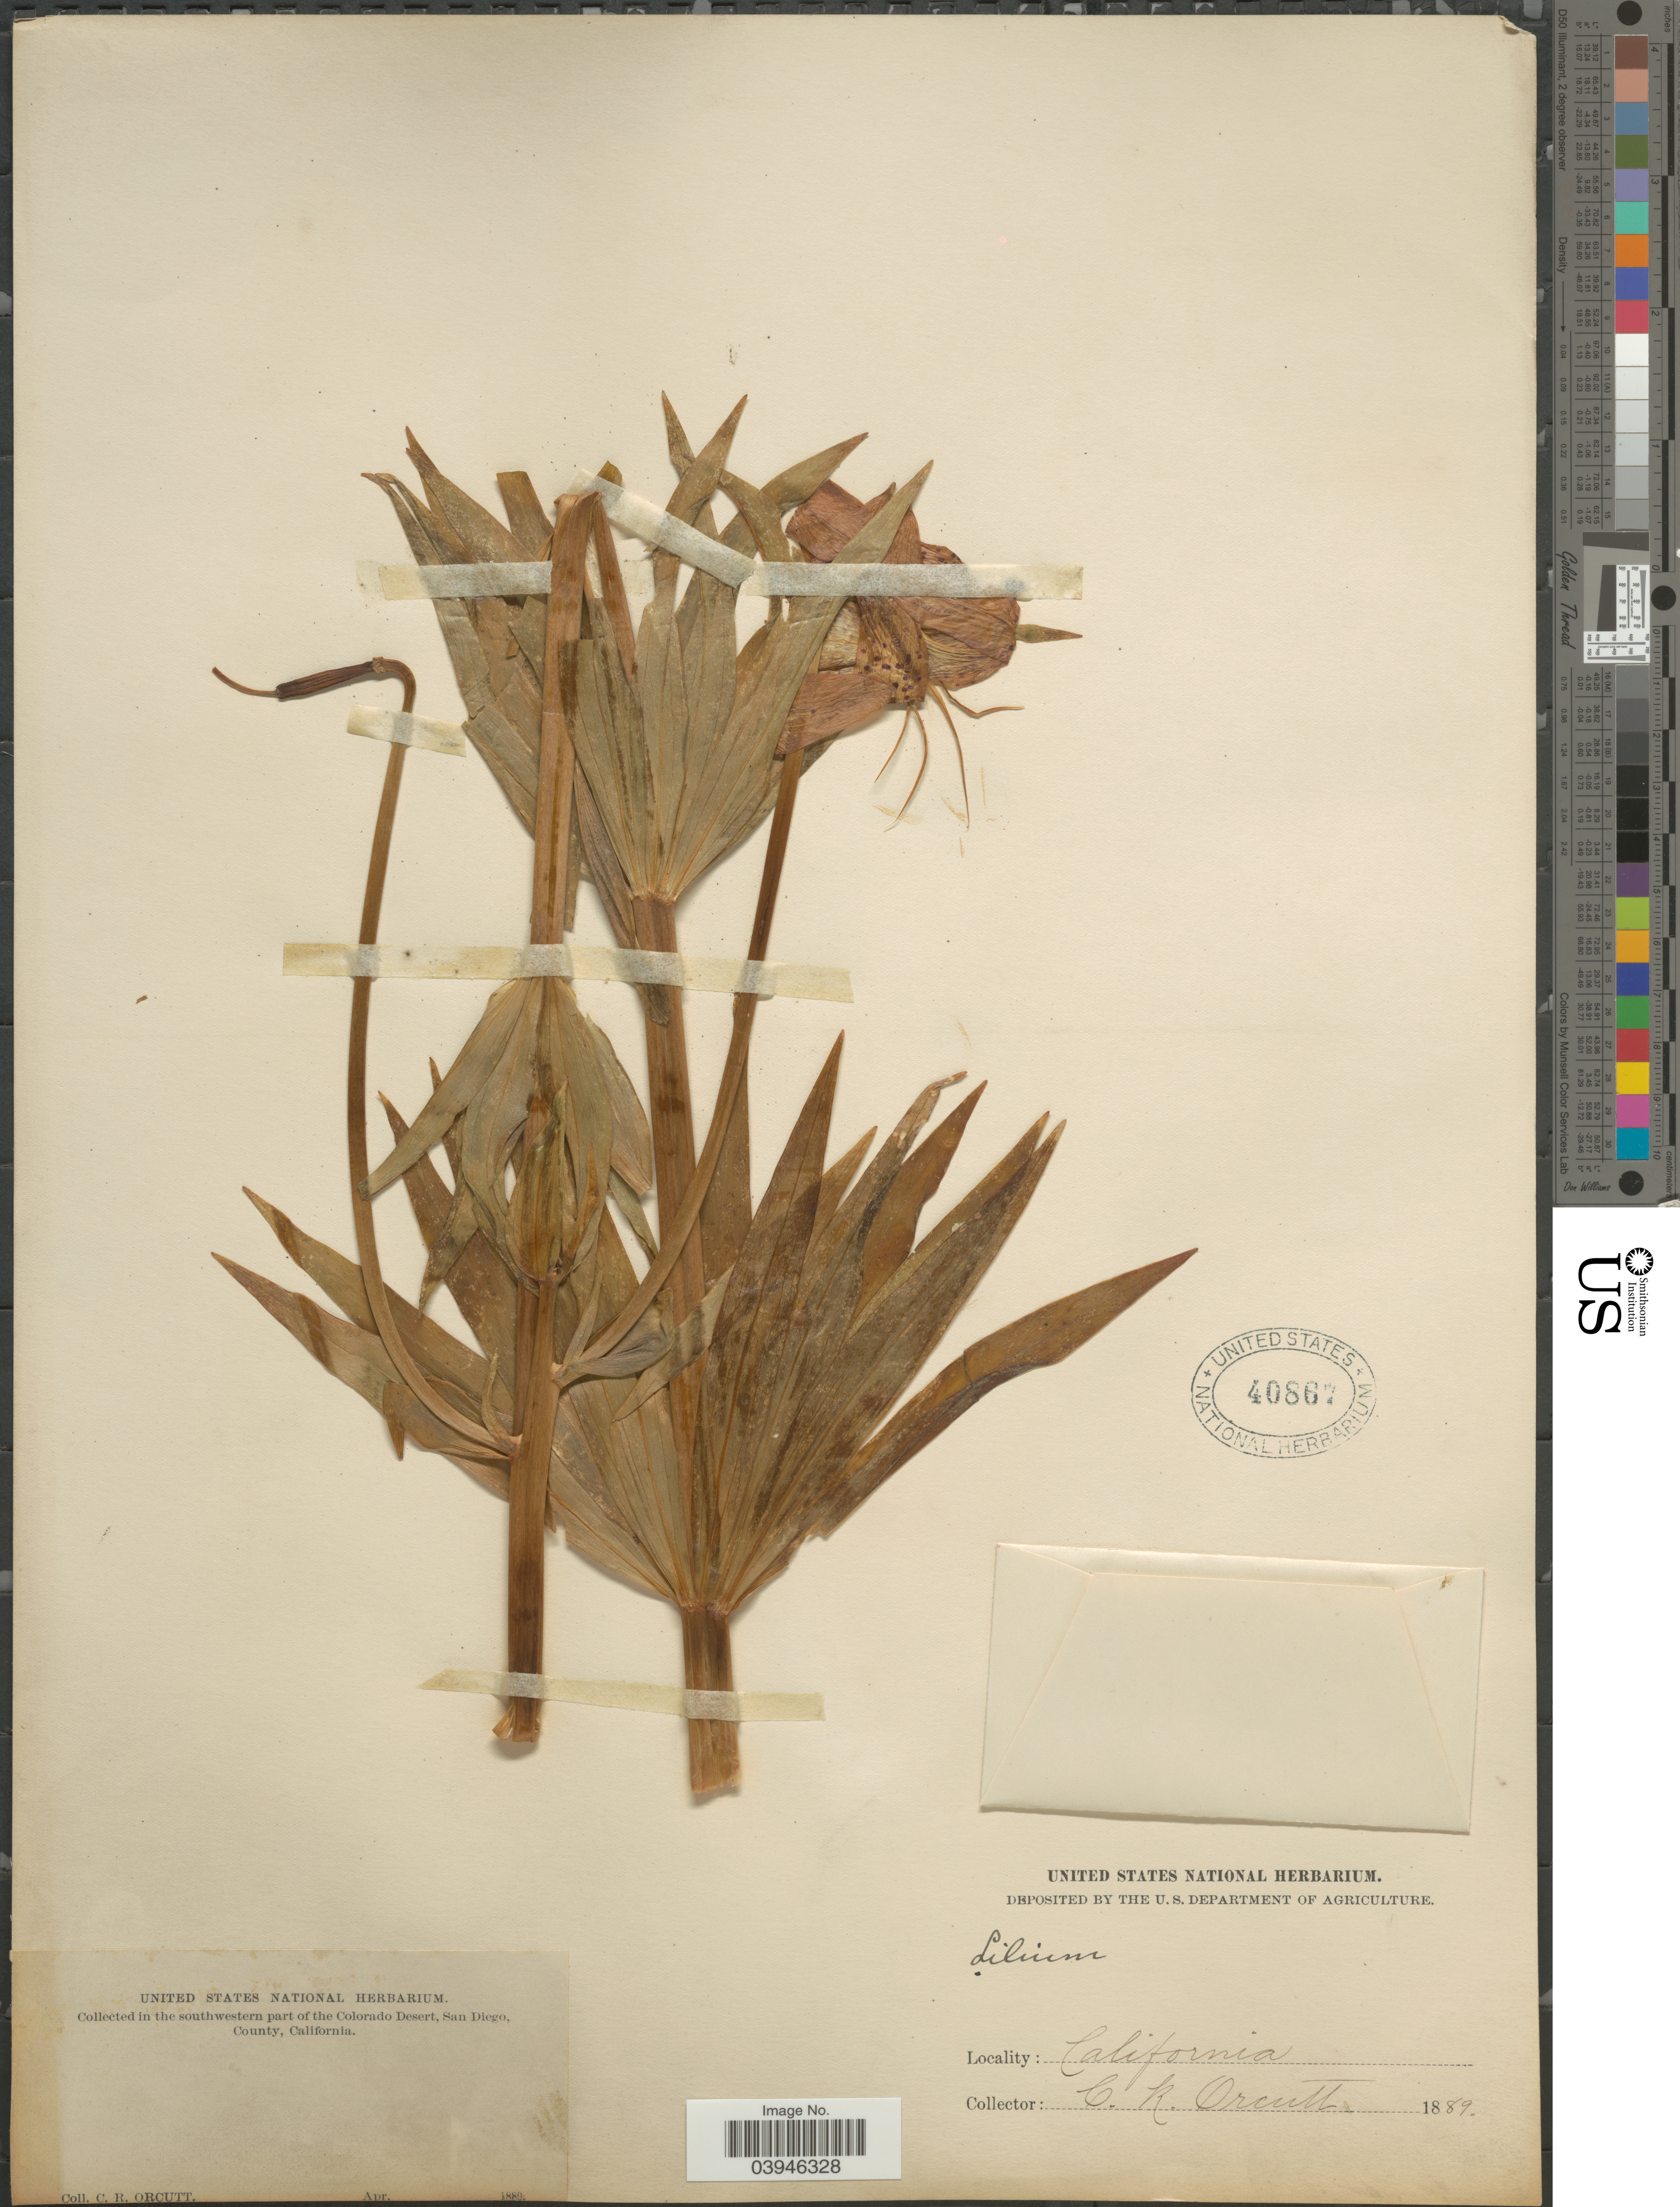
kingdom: Plantae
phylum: Tracheophyta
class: Liliopsida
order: Liliales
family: Liliaceae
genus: Lilium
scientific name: Lilium sp.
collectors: C. R. Orcutt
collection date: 1889-04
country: United States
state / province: California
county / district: San Diego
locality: In the southwestern part of the Colorado Desert, San Diego, County.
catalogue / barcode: US 40867